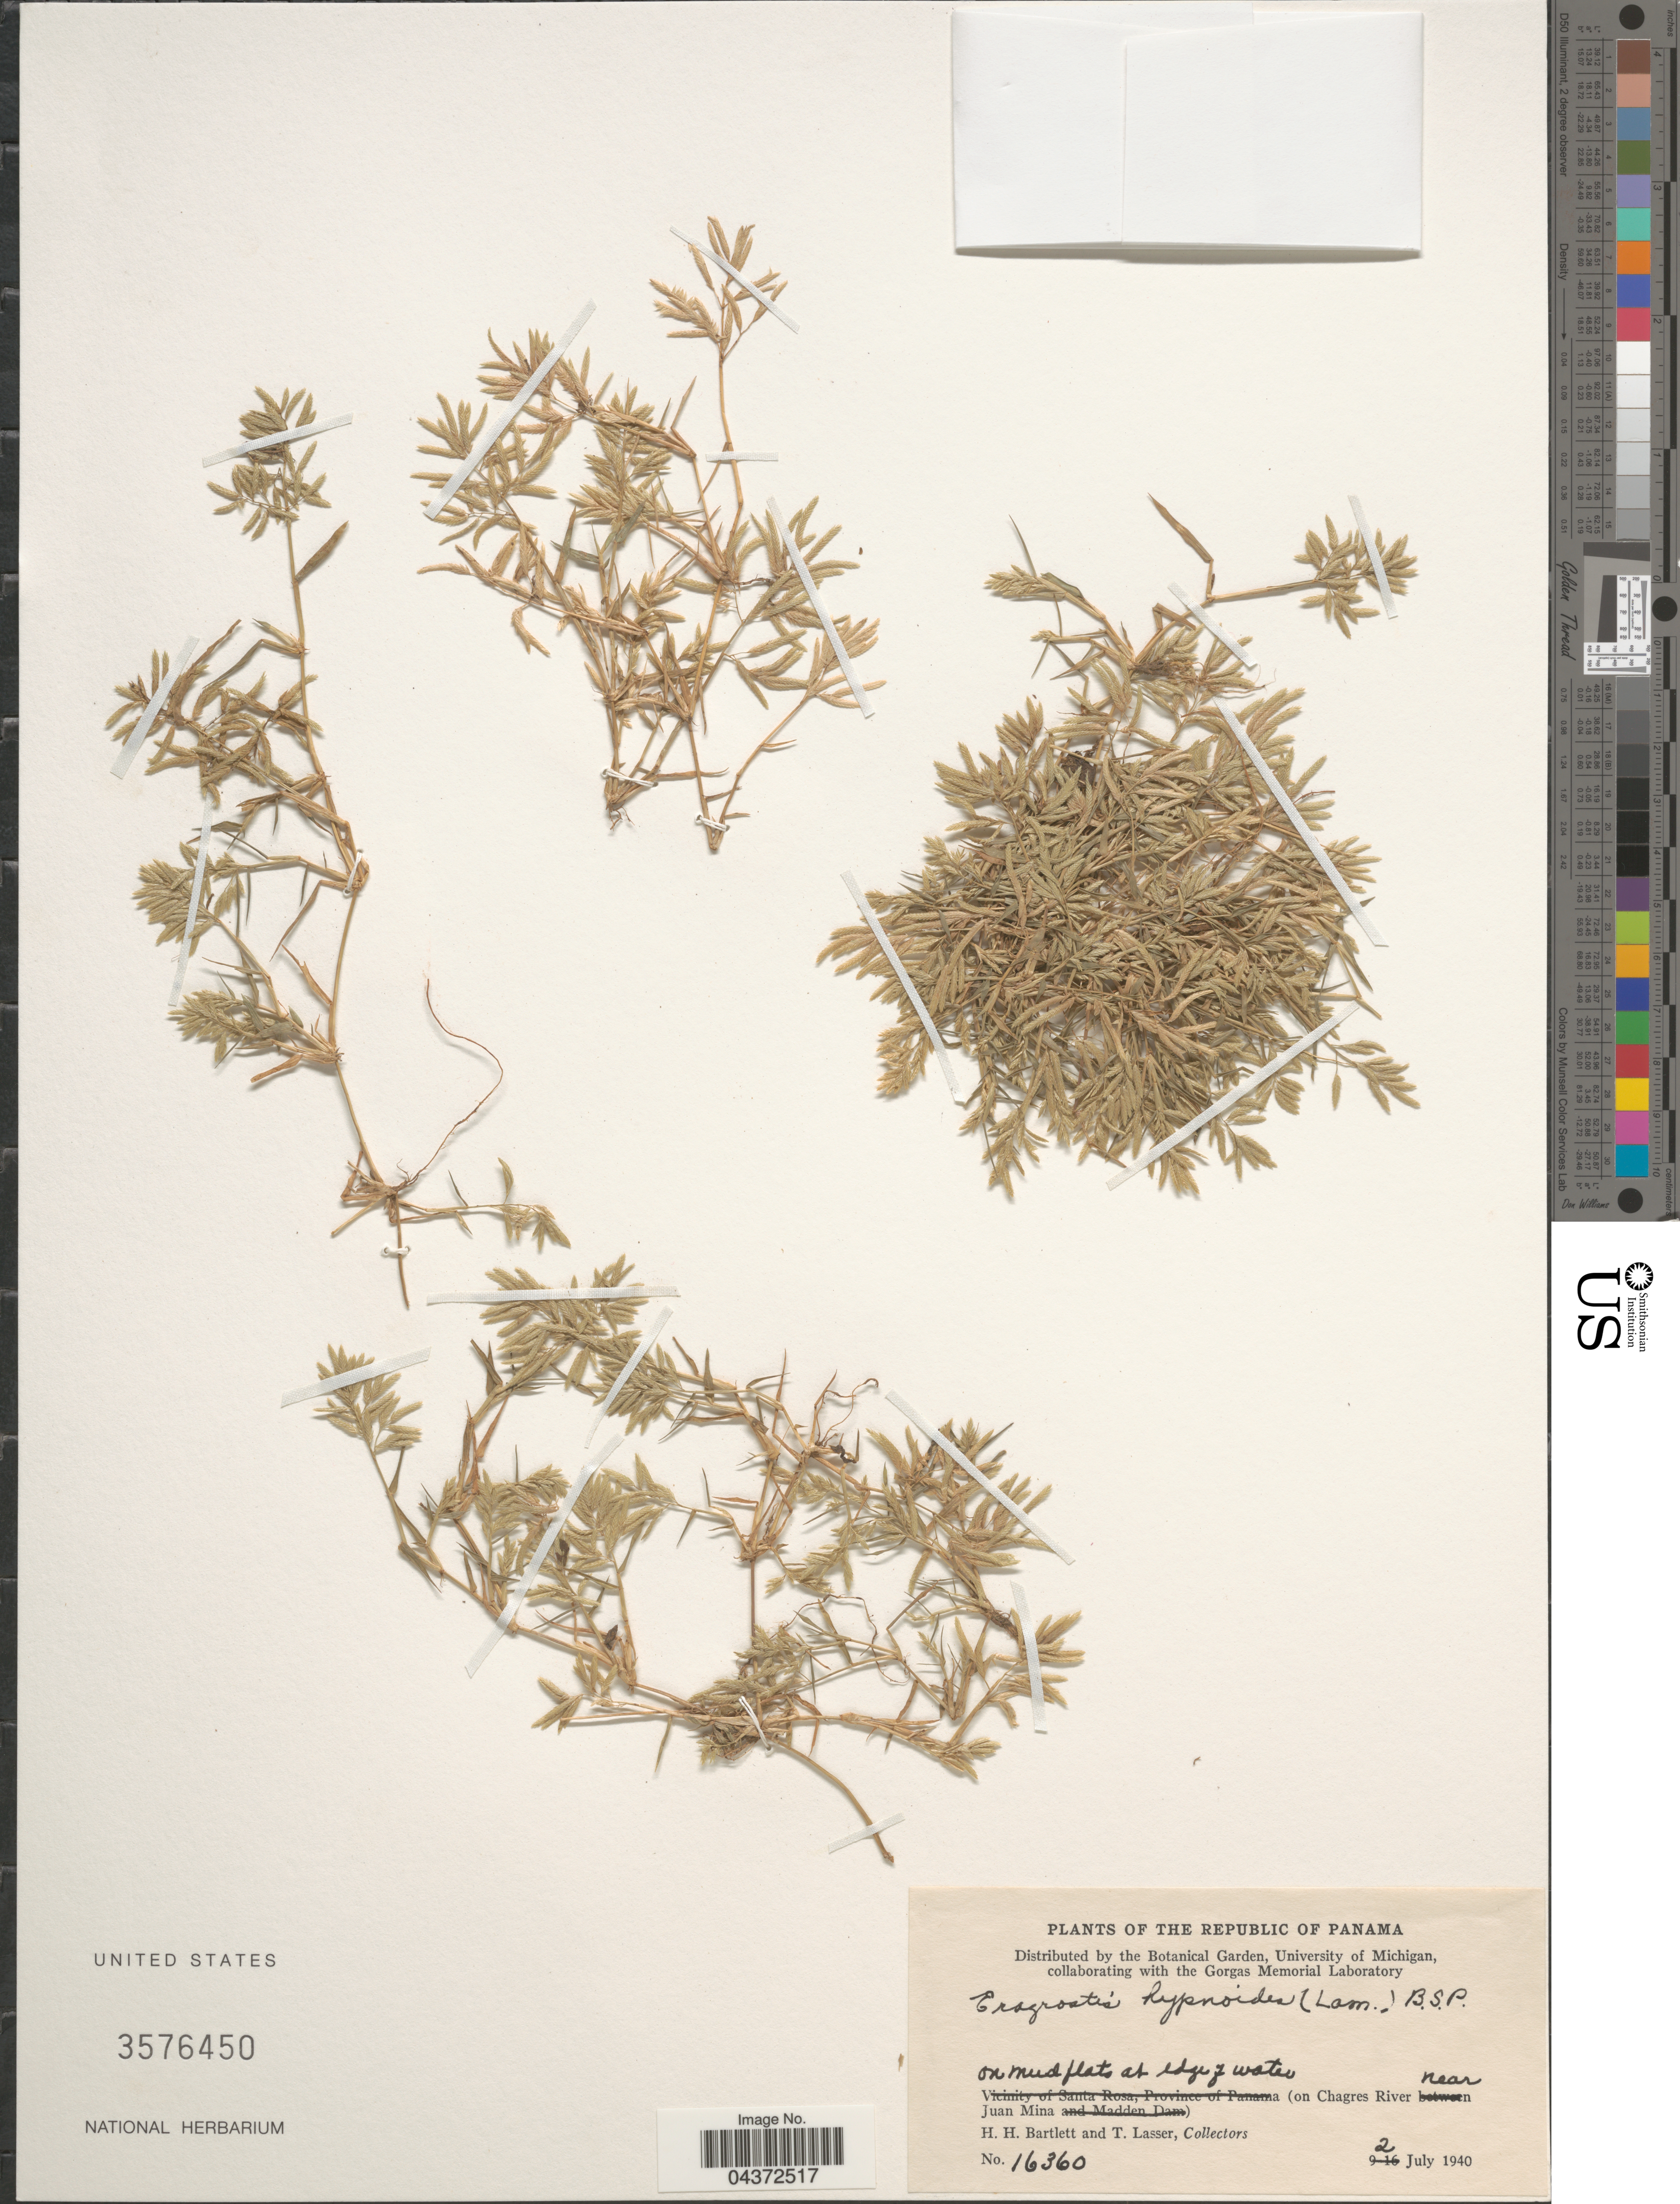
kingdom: Plantae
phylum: Tracheophyta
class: Liliopsida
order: Poales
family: Poaceae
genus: Eragrostis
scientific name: Eragrostis hypnoides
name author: (Lam.) Britton, Stearns & Poggenb.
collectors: H. H. Bartlett & T. Lasser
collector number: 16360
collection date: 1940-07-02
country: Panama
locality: The Republic of Panama. On mud flats at edge of water (on Chagres River near Juan Mina).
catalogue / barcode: US 3576450